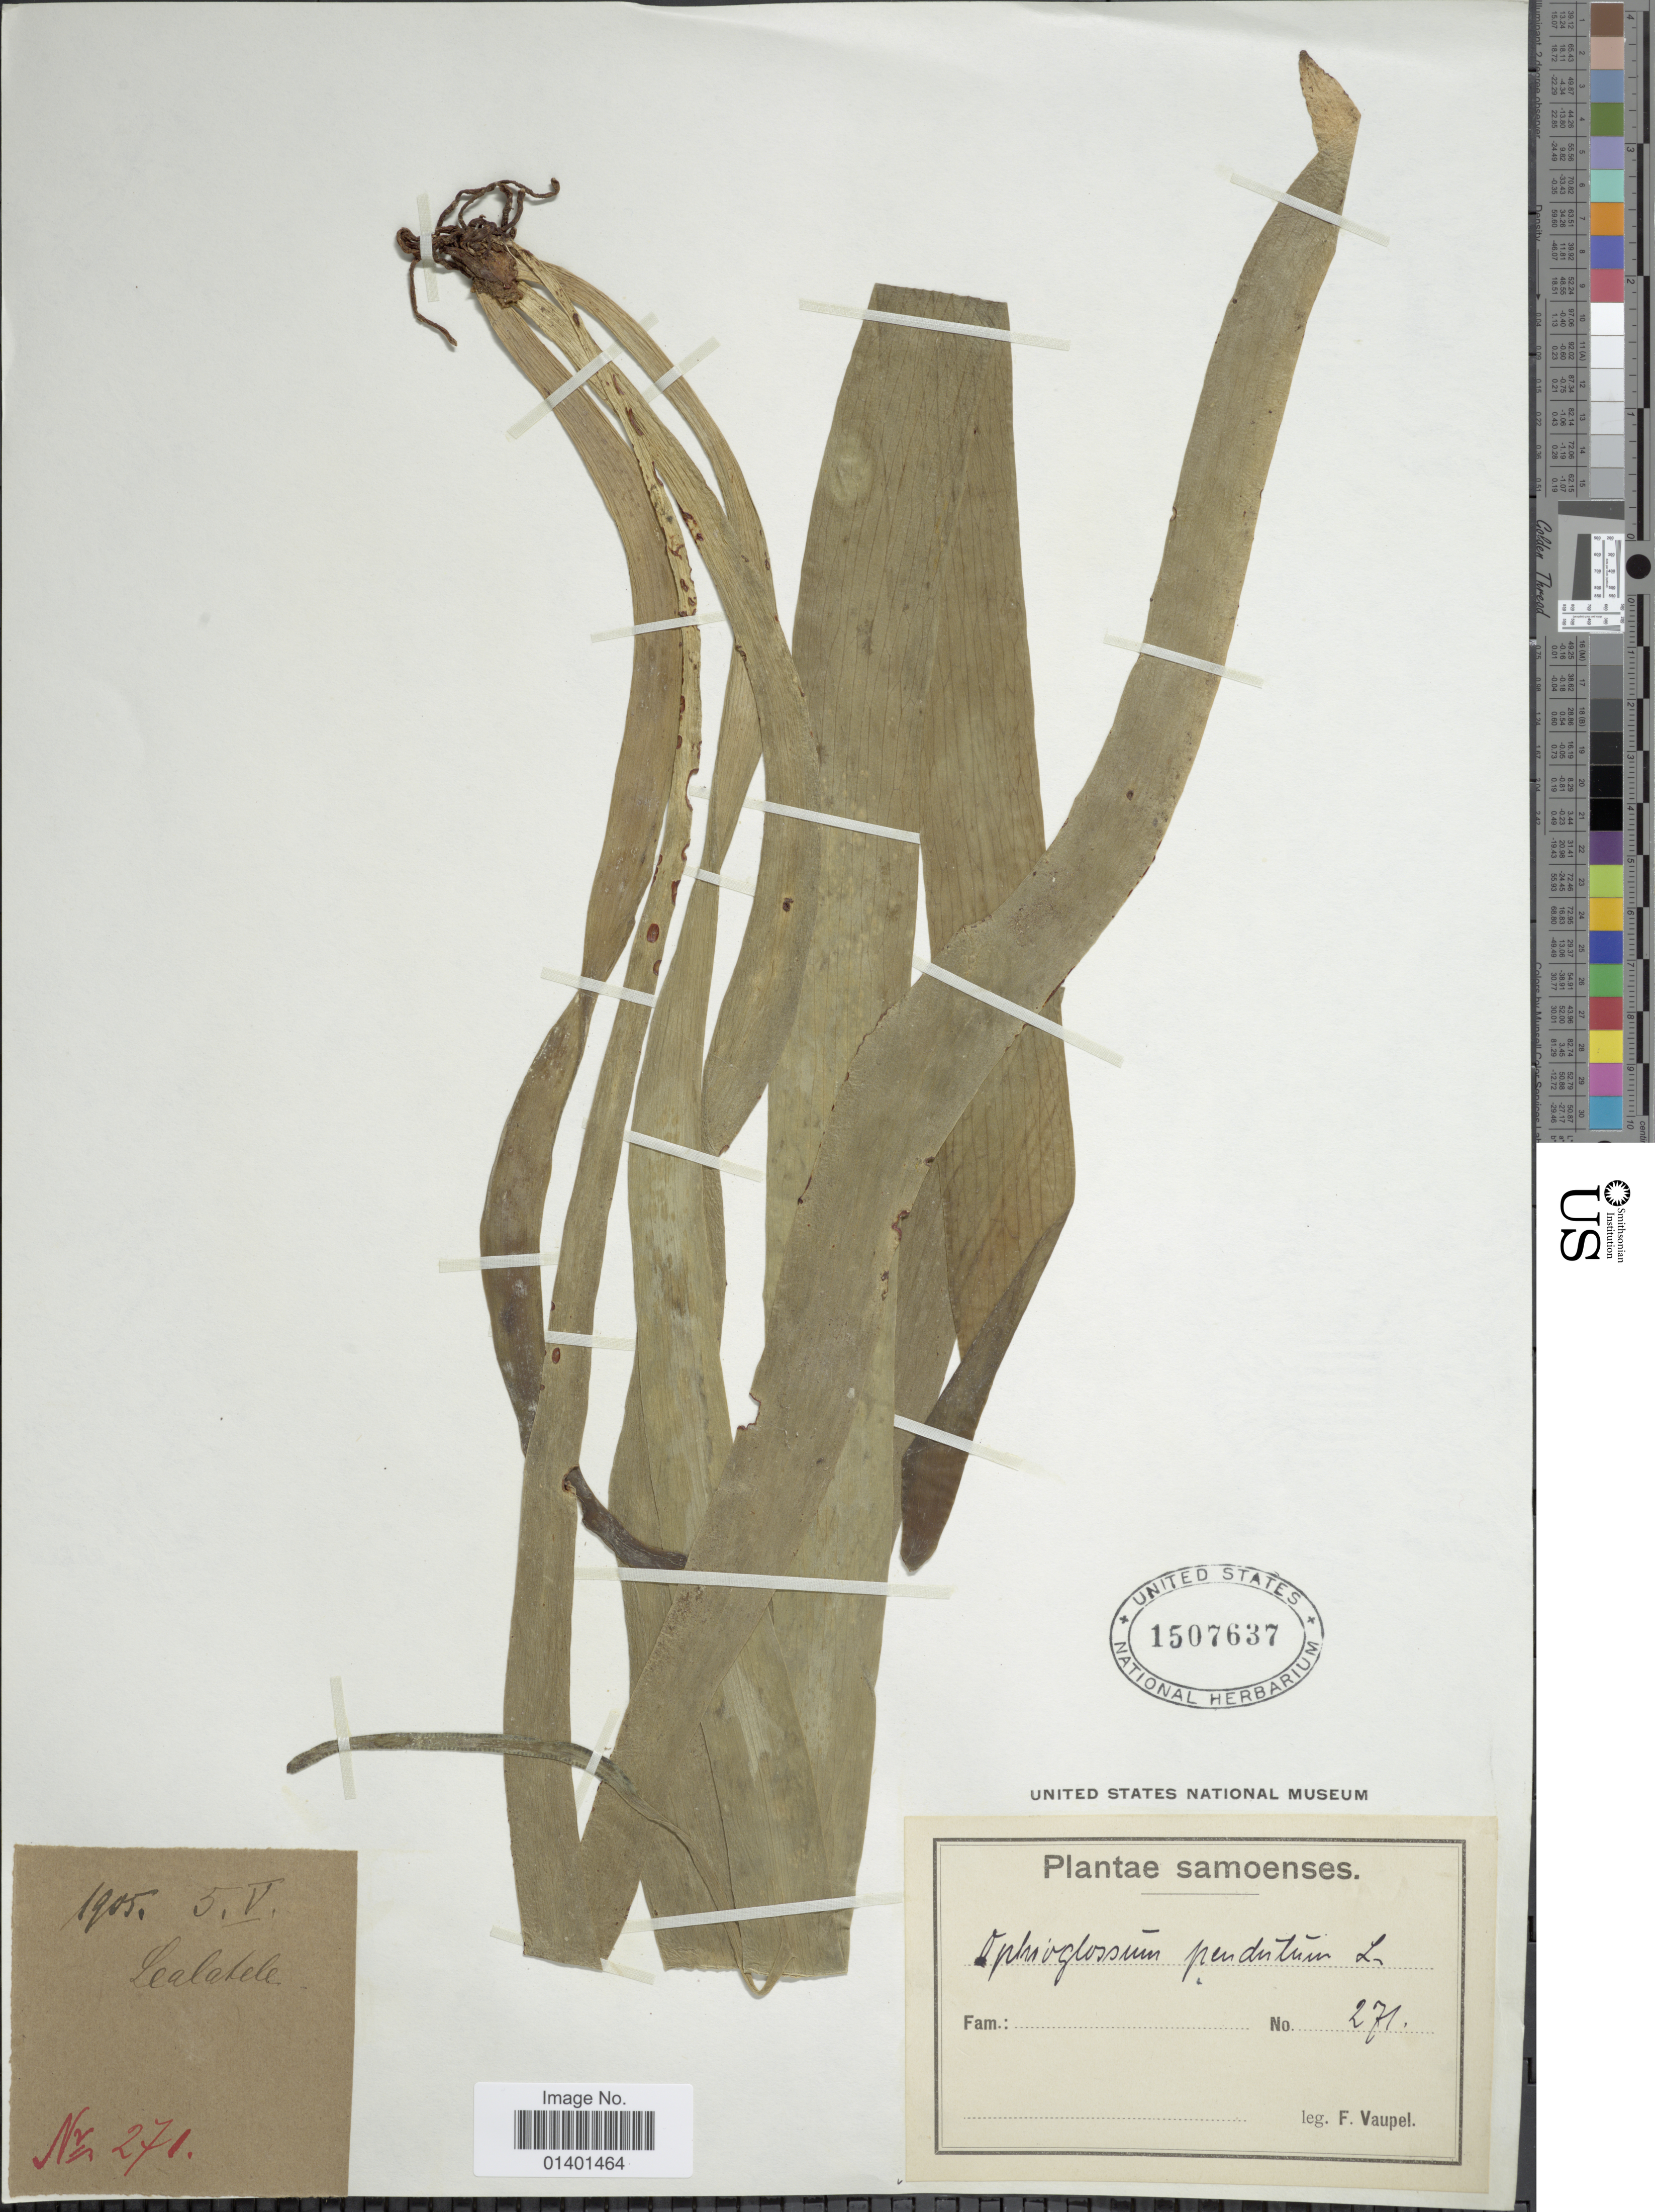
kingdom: Plantae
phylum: Tracheophyta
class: Polypodiopsida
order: Ophioglossales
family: Ophioglossaceae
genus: Ophioderma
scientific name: Ophioderma pendulum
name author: (L.) C. Presl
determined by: Wagner, W. L., (BOT), Smithsonian Institution - National Museum of Natural History (UNITED STATES)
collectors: F. Vaupel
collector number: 271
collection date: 1905-05-05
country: Samoa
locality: Lealatche [interpreted]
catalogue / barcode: US 1507637